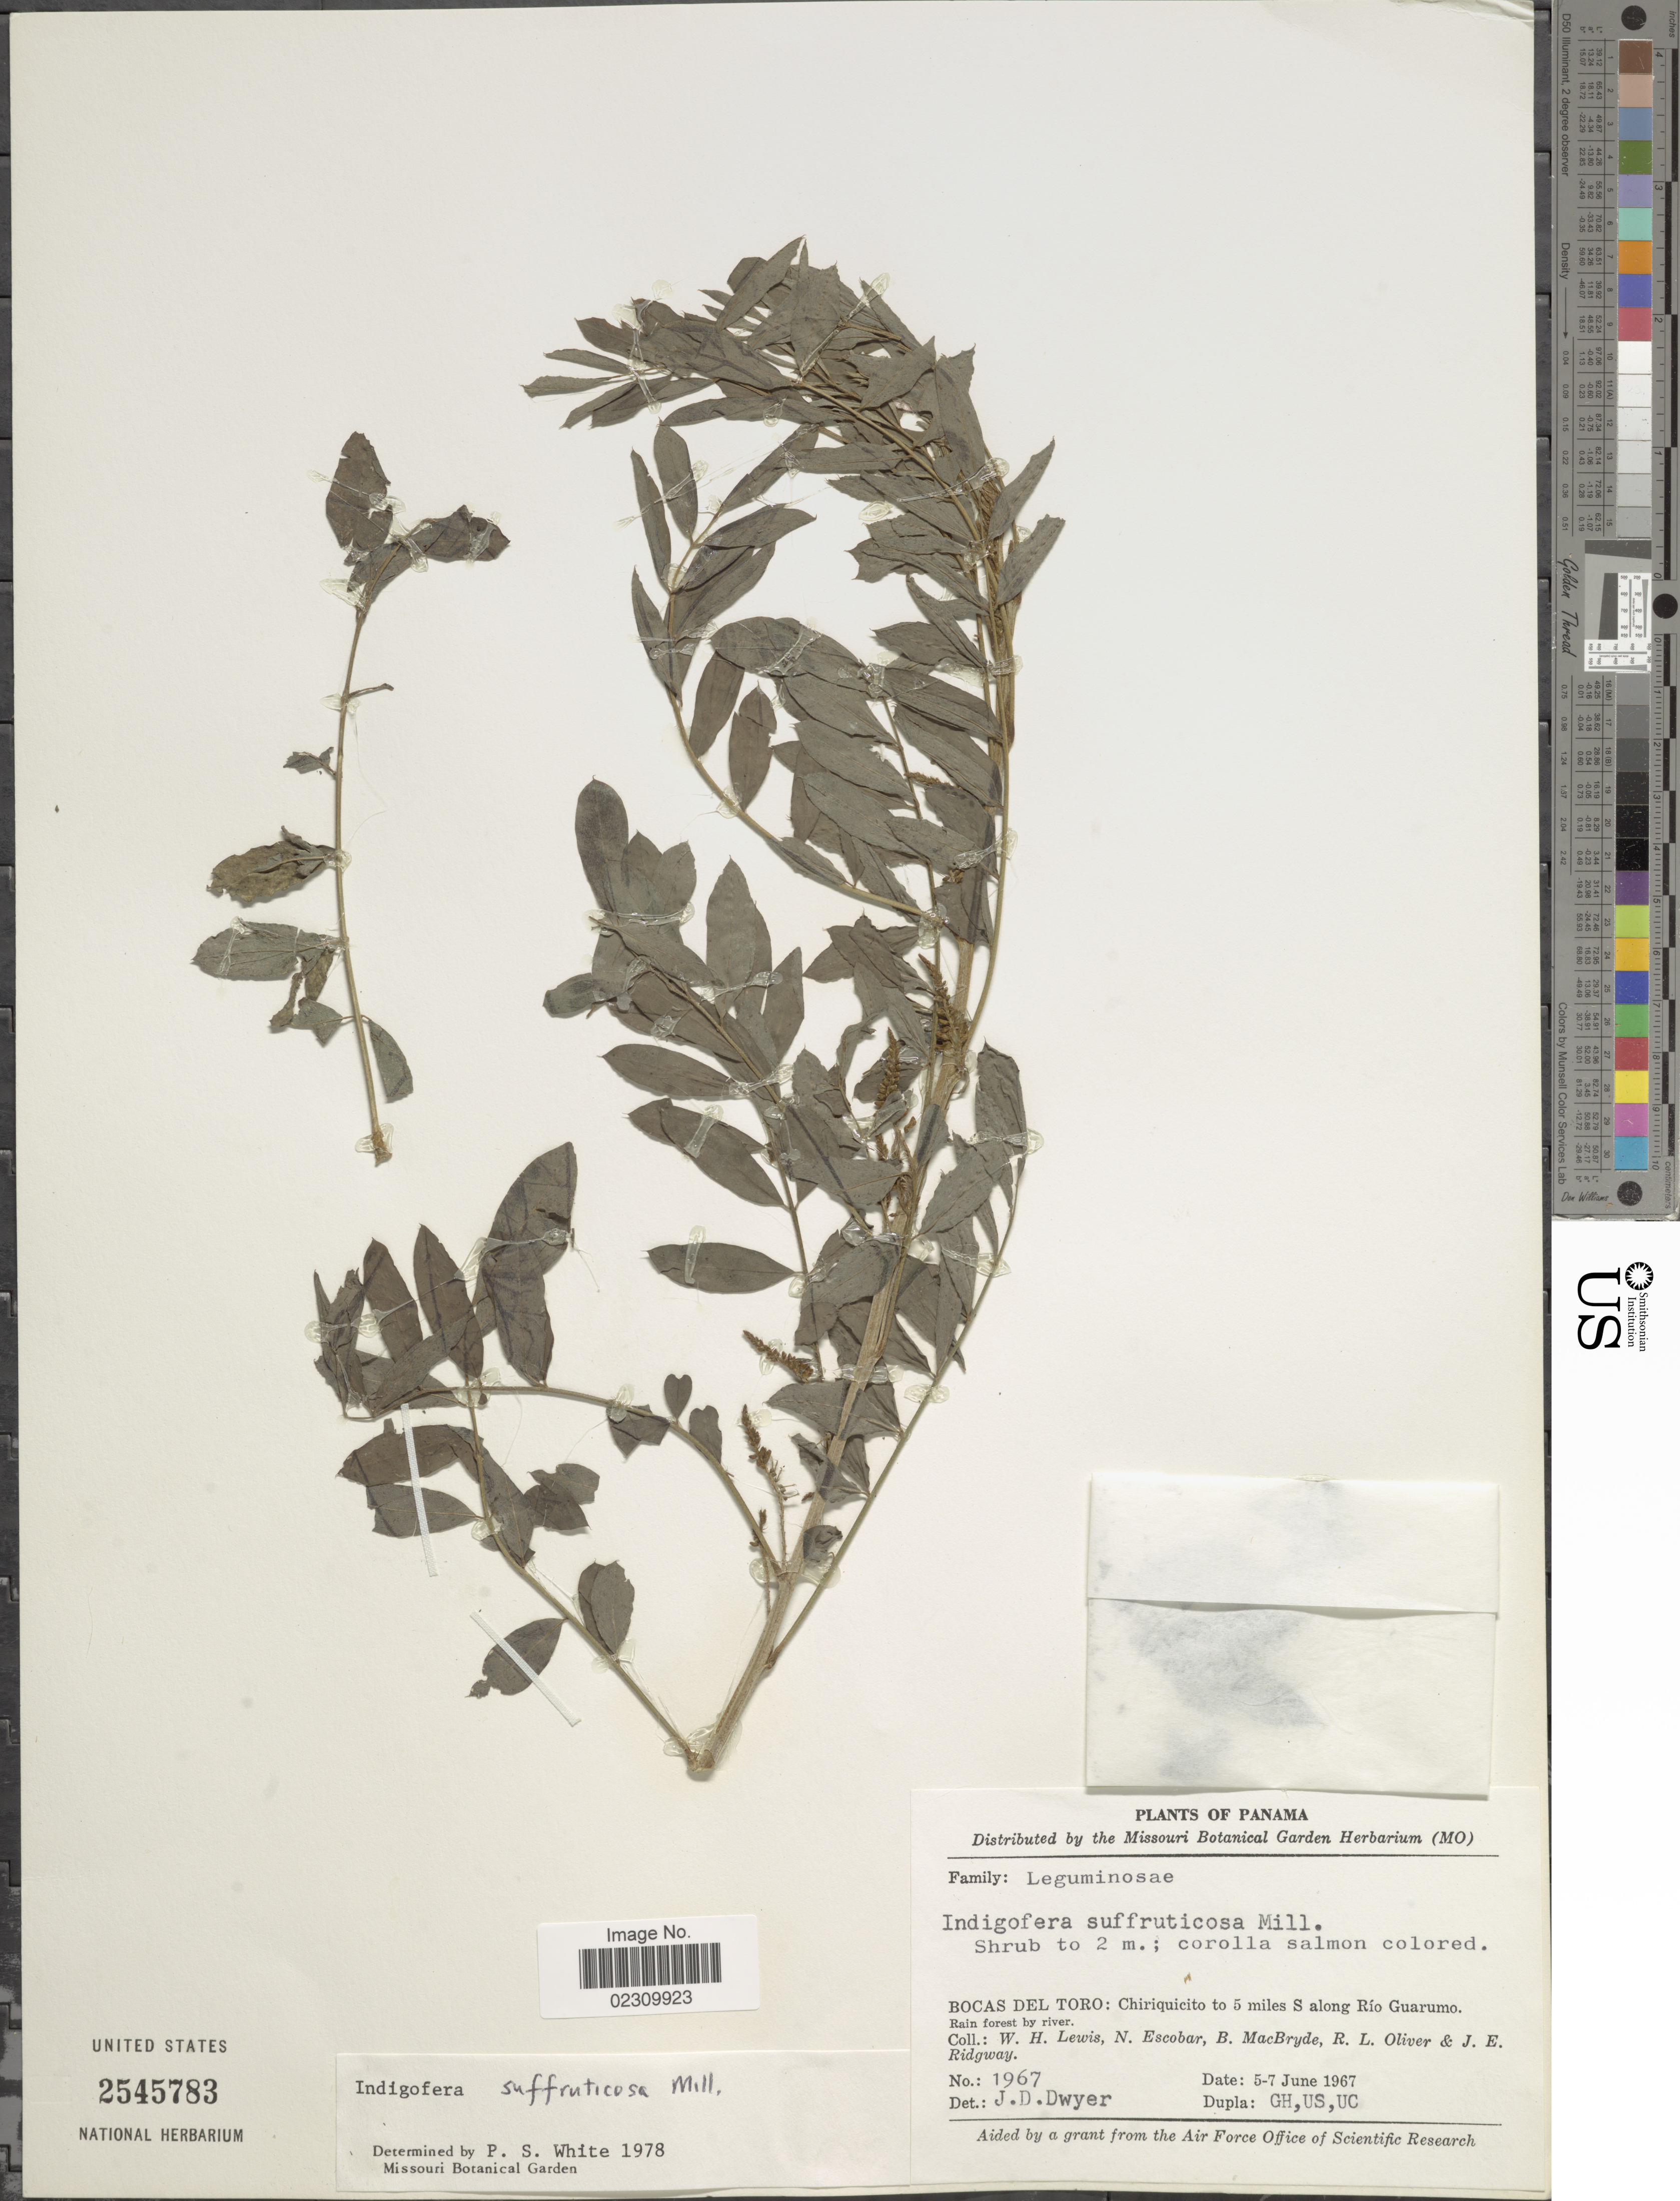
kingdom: Plantae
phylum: Tracheophyta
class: Magnoliopsida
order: Fabales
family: Fabaceae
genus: Indigofera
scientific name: Indigofera suffruticosa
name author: Mill.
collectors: W. H. Lewis, N. Escobar, B. MacBryde, R. Oliver & J. Ridgway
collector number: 1967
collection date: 1967-06-05/1967-06-07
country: Panama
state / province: Bocas del Toro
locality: Chiriquicito to 5 miles S along Rio Guarumo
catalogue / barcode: US 2545783